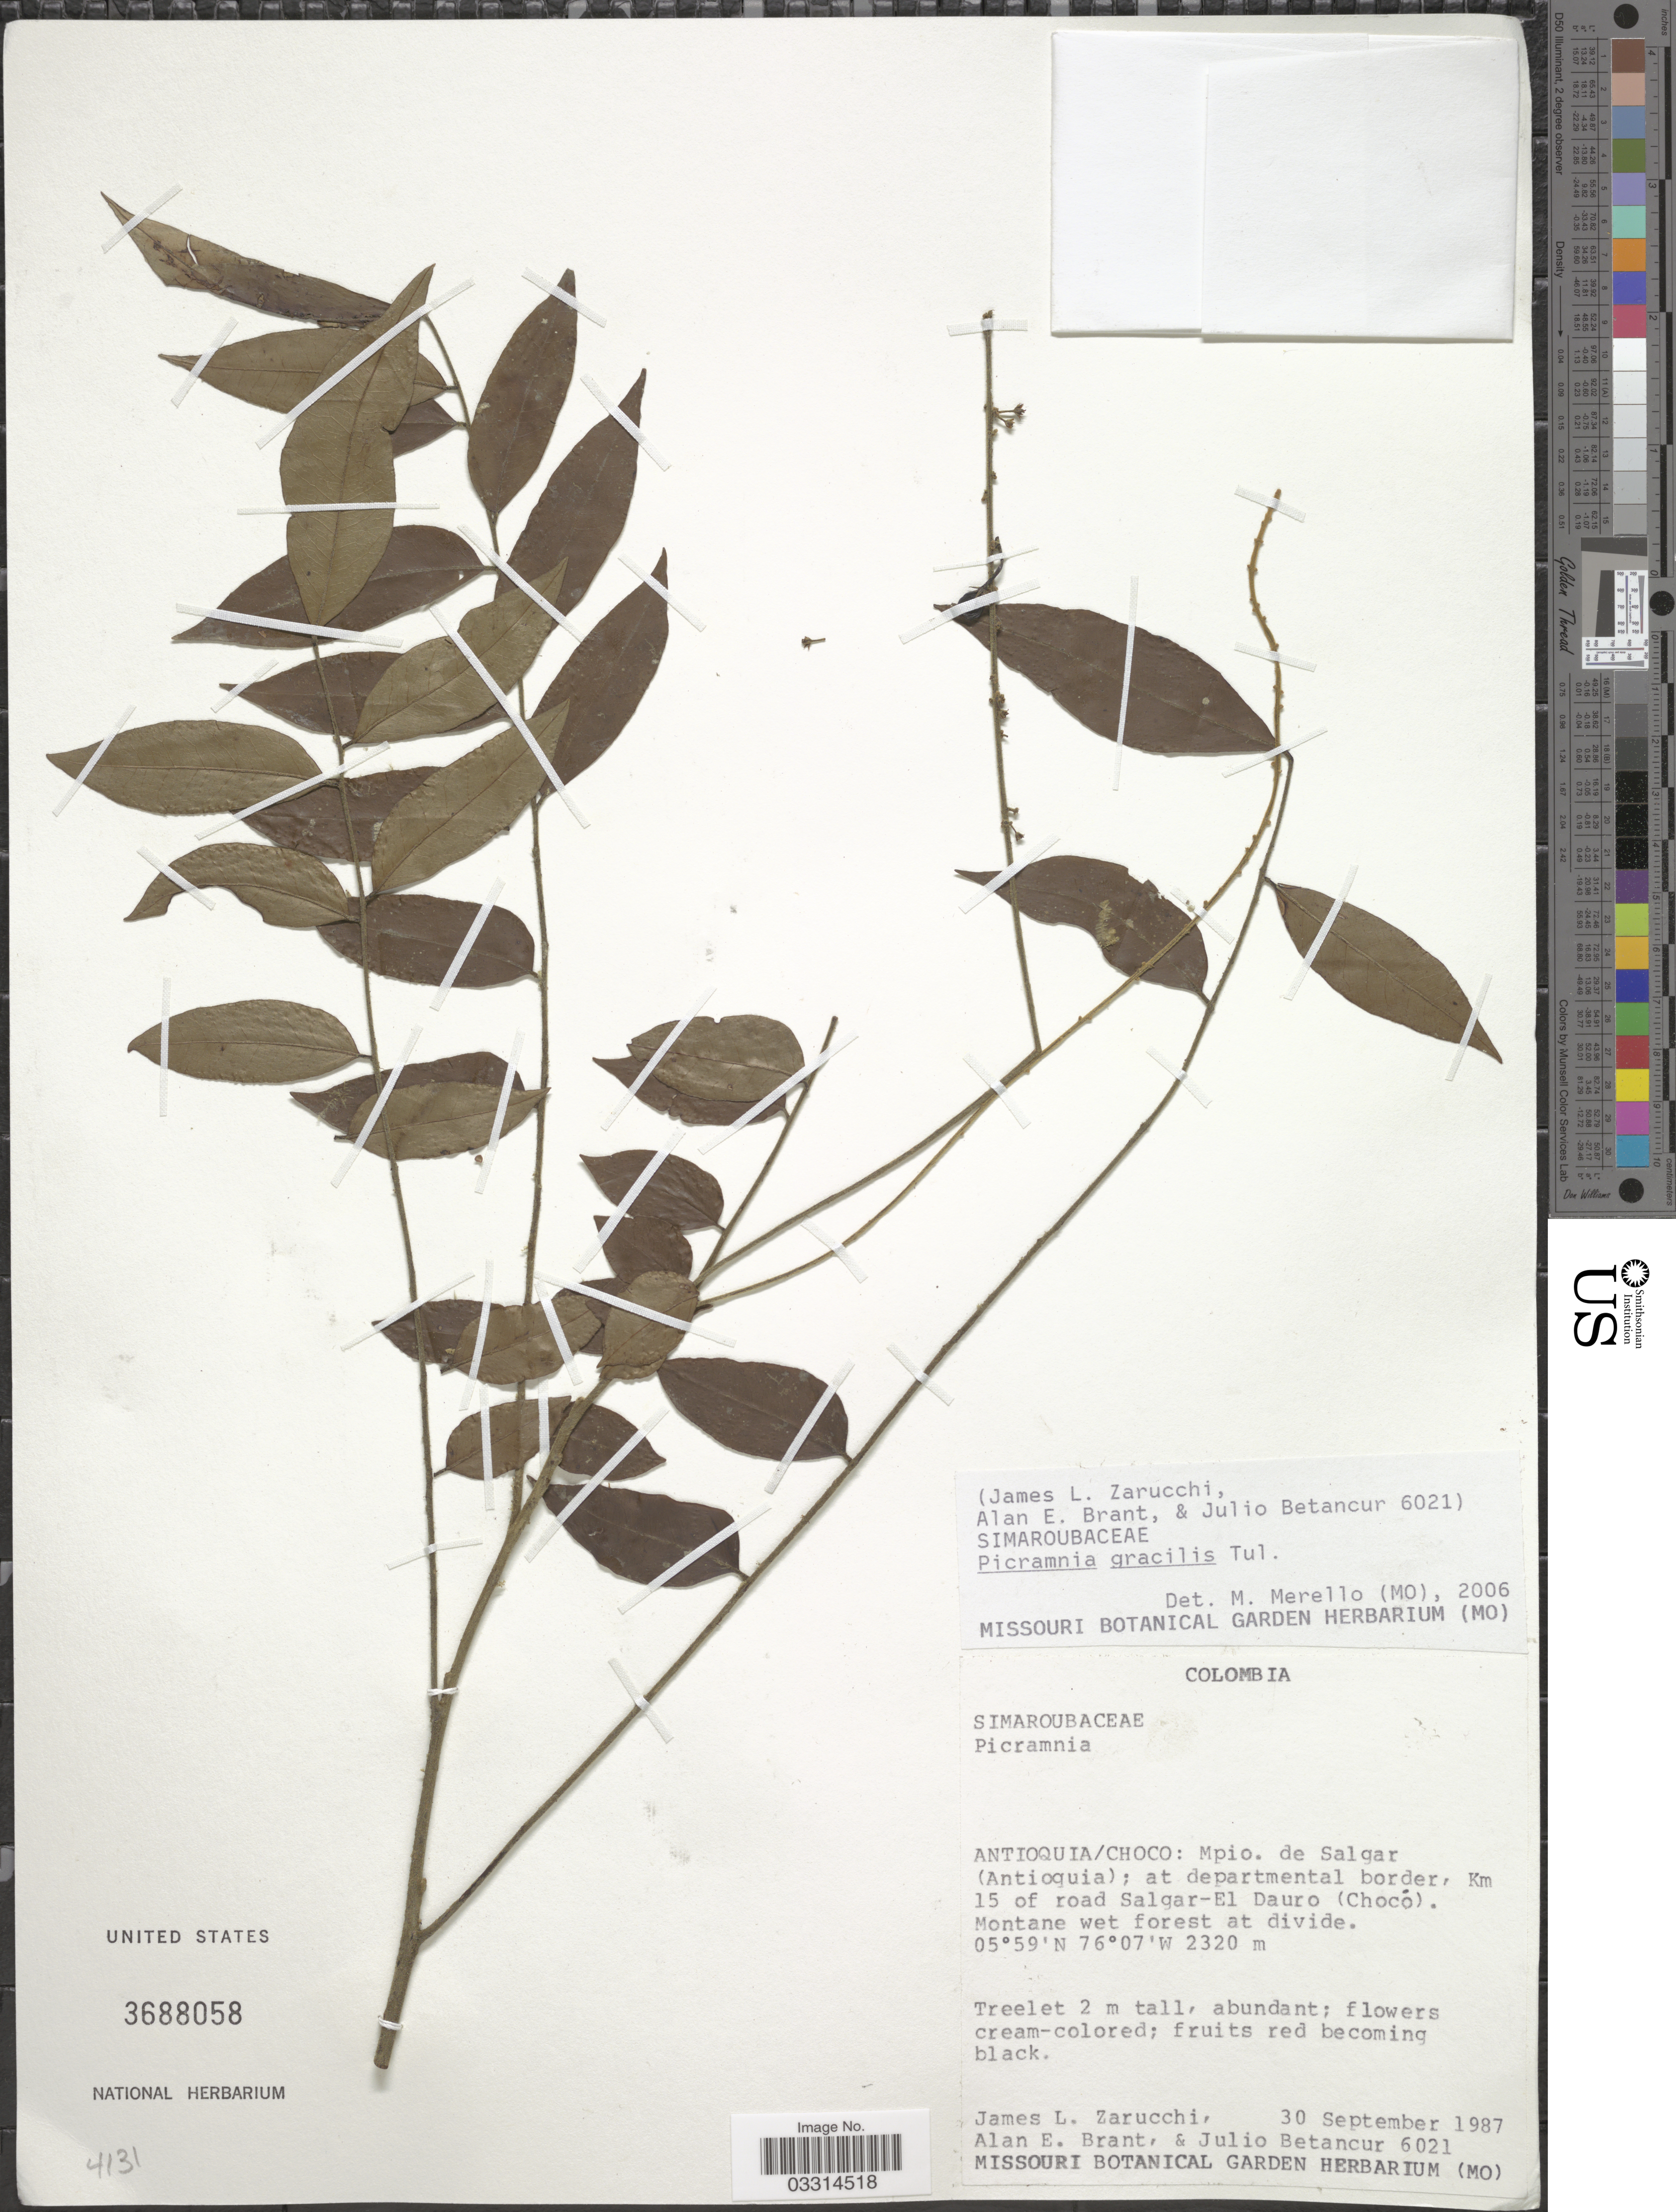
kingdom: Plantae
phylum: Tracheophyta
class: Magnoliopsida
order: Picramniales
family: Picramniaceae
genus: Picramnia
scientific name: Picramnia gracilis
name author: Tul.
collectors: J. L. Zarucchi, A. Brant & J. Betancur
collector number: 6021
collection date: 1987-09-30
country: Colombia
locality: Antioquia/ Choco: Mpio. de Salgar (Antioquia); at departmental border, Km 15 of road Salgar-El Dauro (Chocó).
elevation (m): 2320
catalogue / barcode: US 3688058